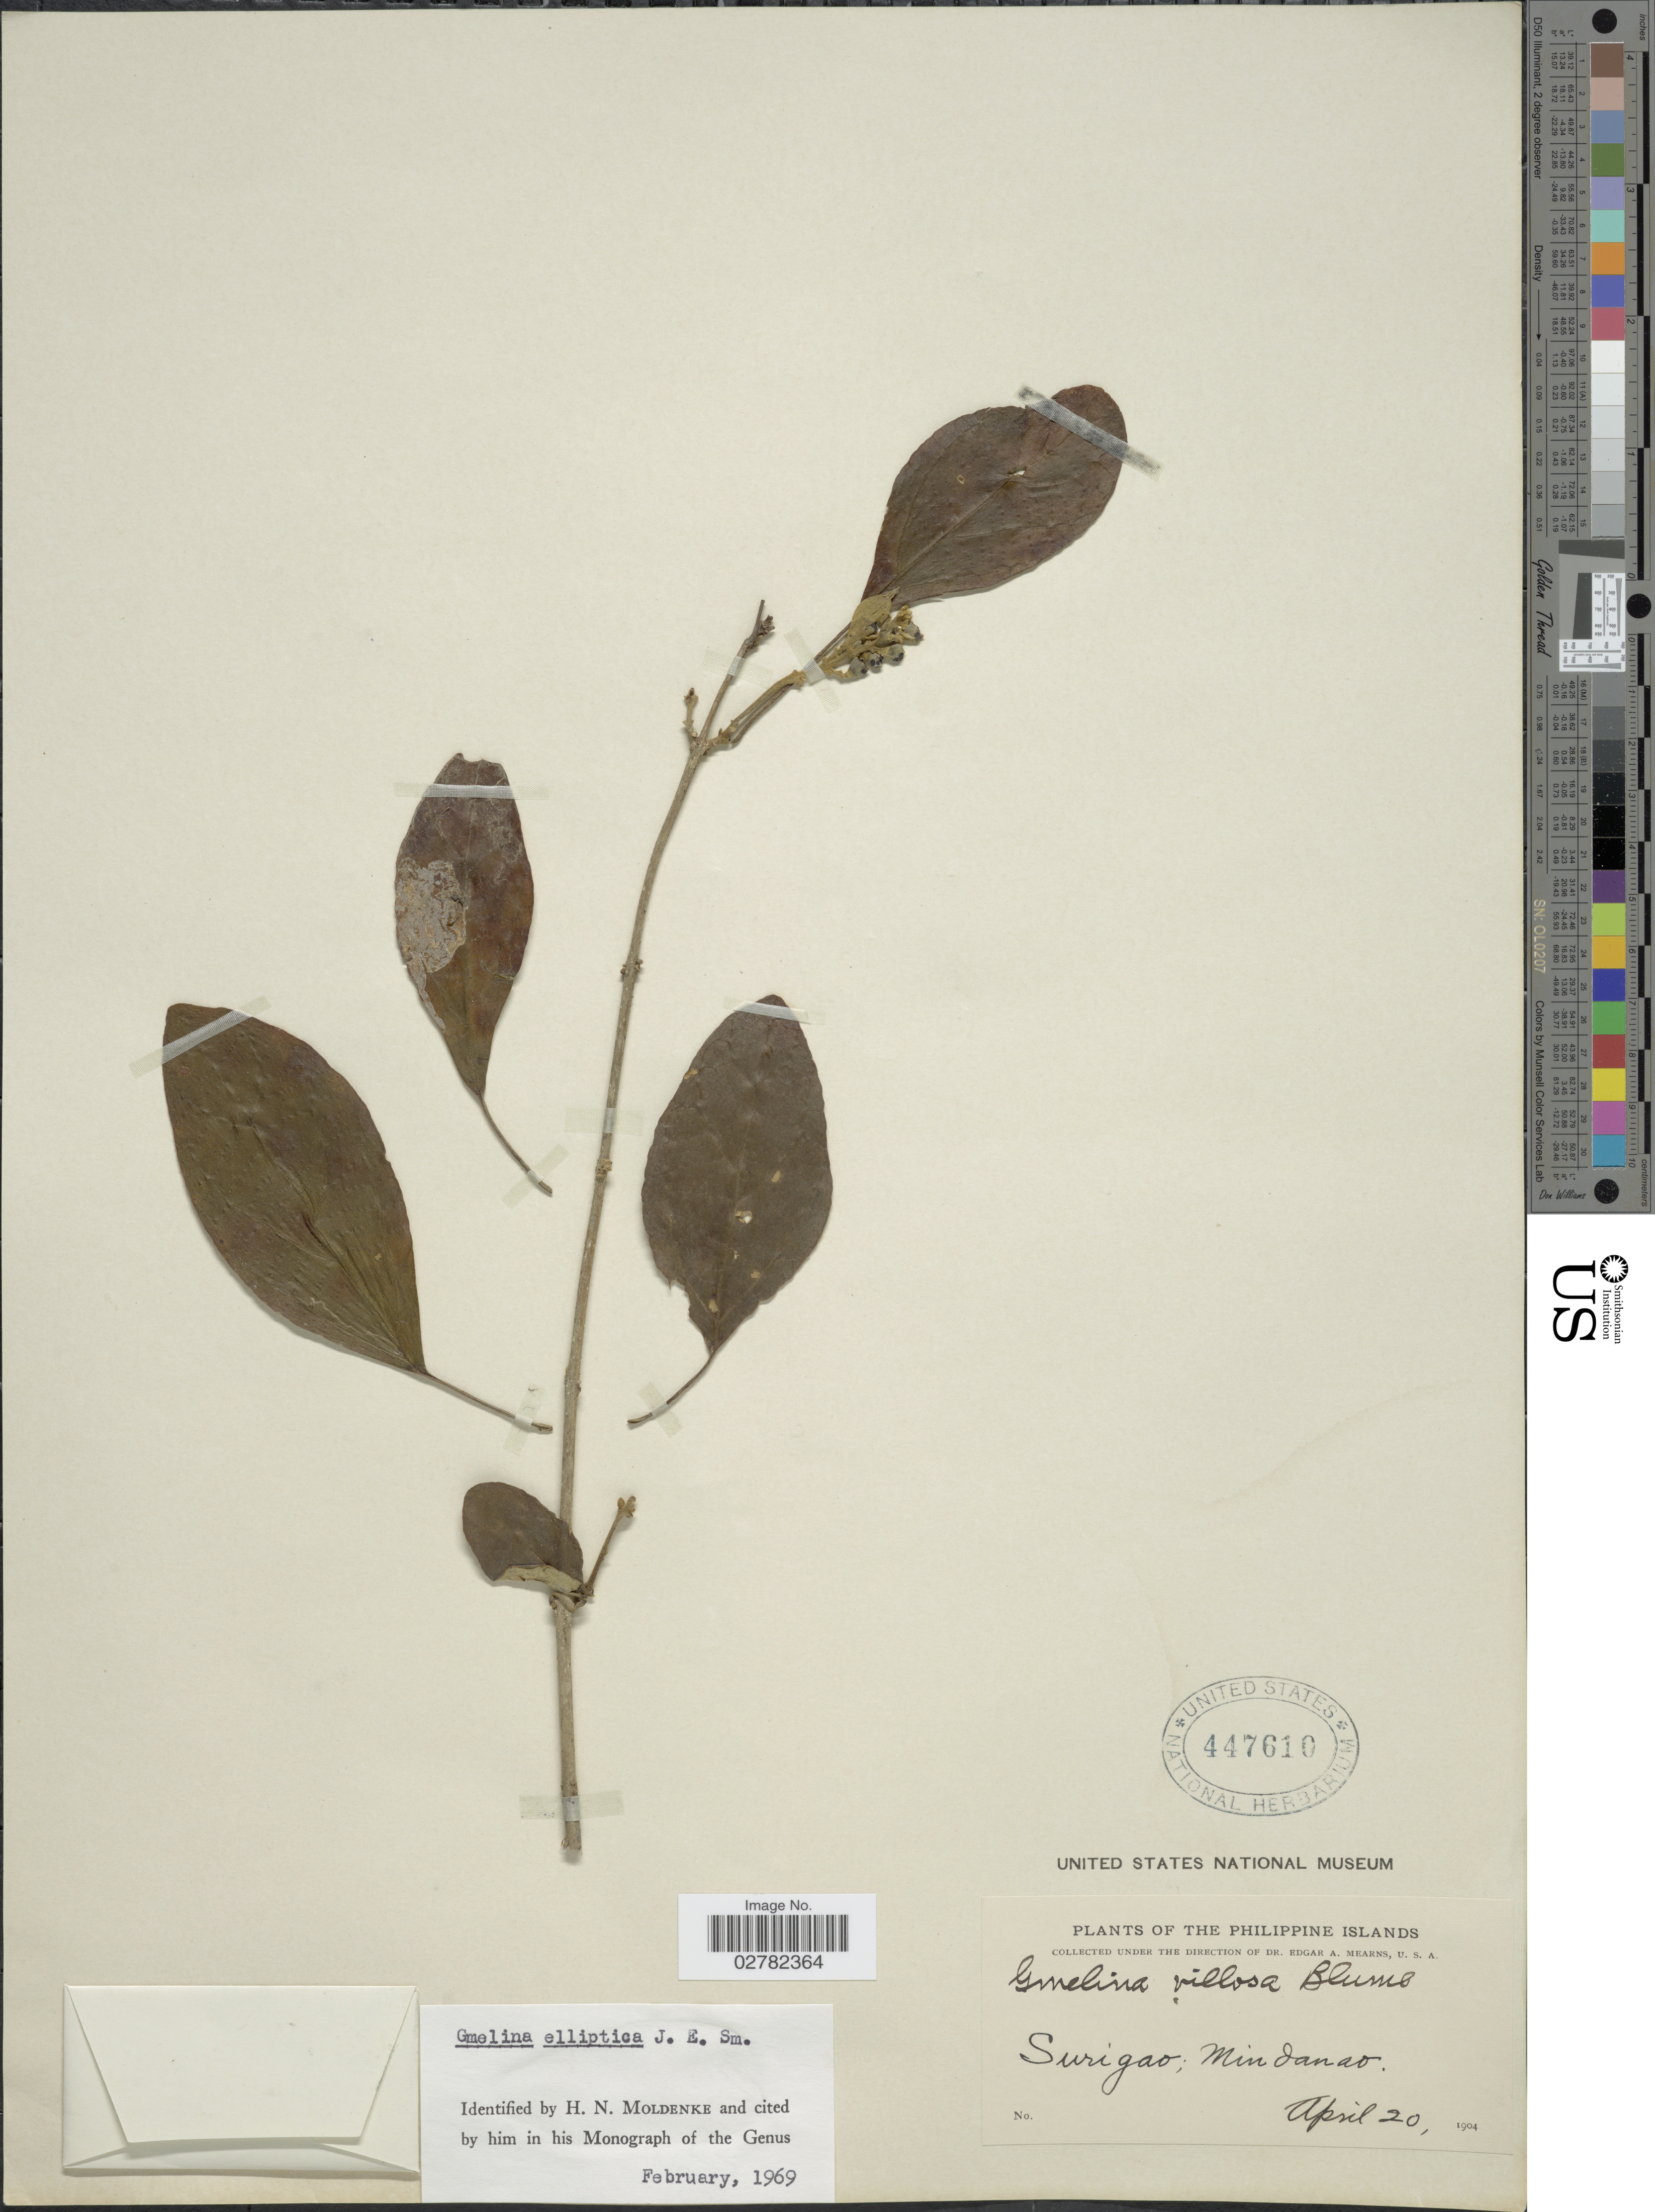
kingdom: Plantae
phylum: Tracheophyta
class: Magnoliopsida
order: Lamiales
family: Lamiaceae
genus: Gmelina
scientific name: Gmelina elliptica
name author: Sm.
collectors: E. A. Mearns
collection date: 1904-04-20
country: Philippines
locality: Surigao; Mindanao.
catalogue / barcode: US 447610